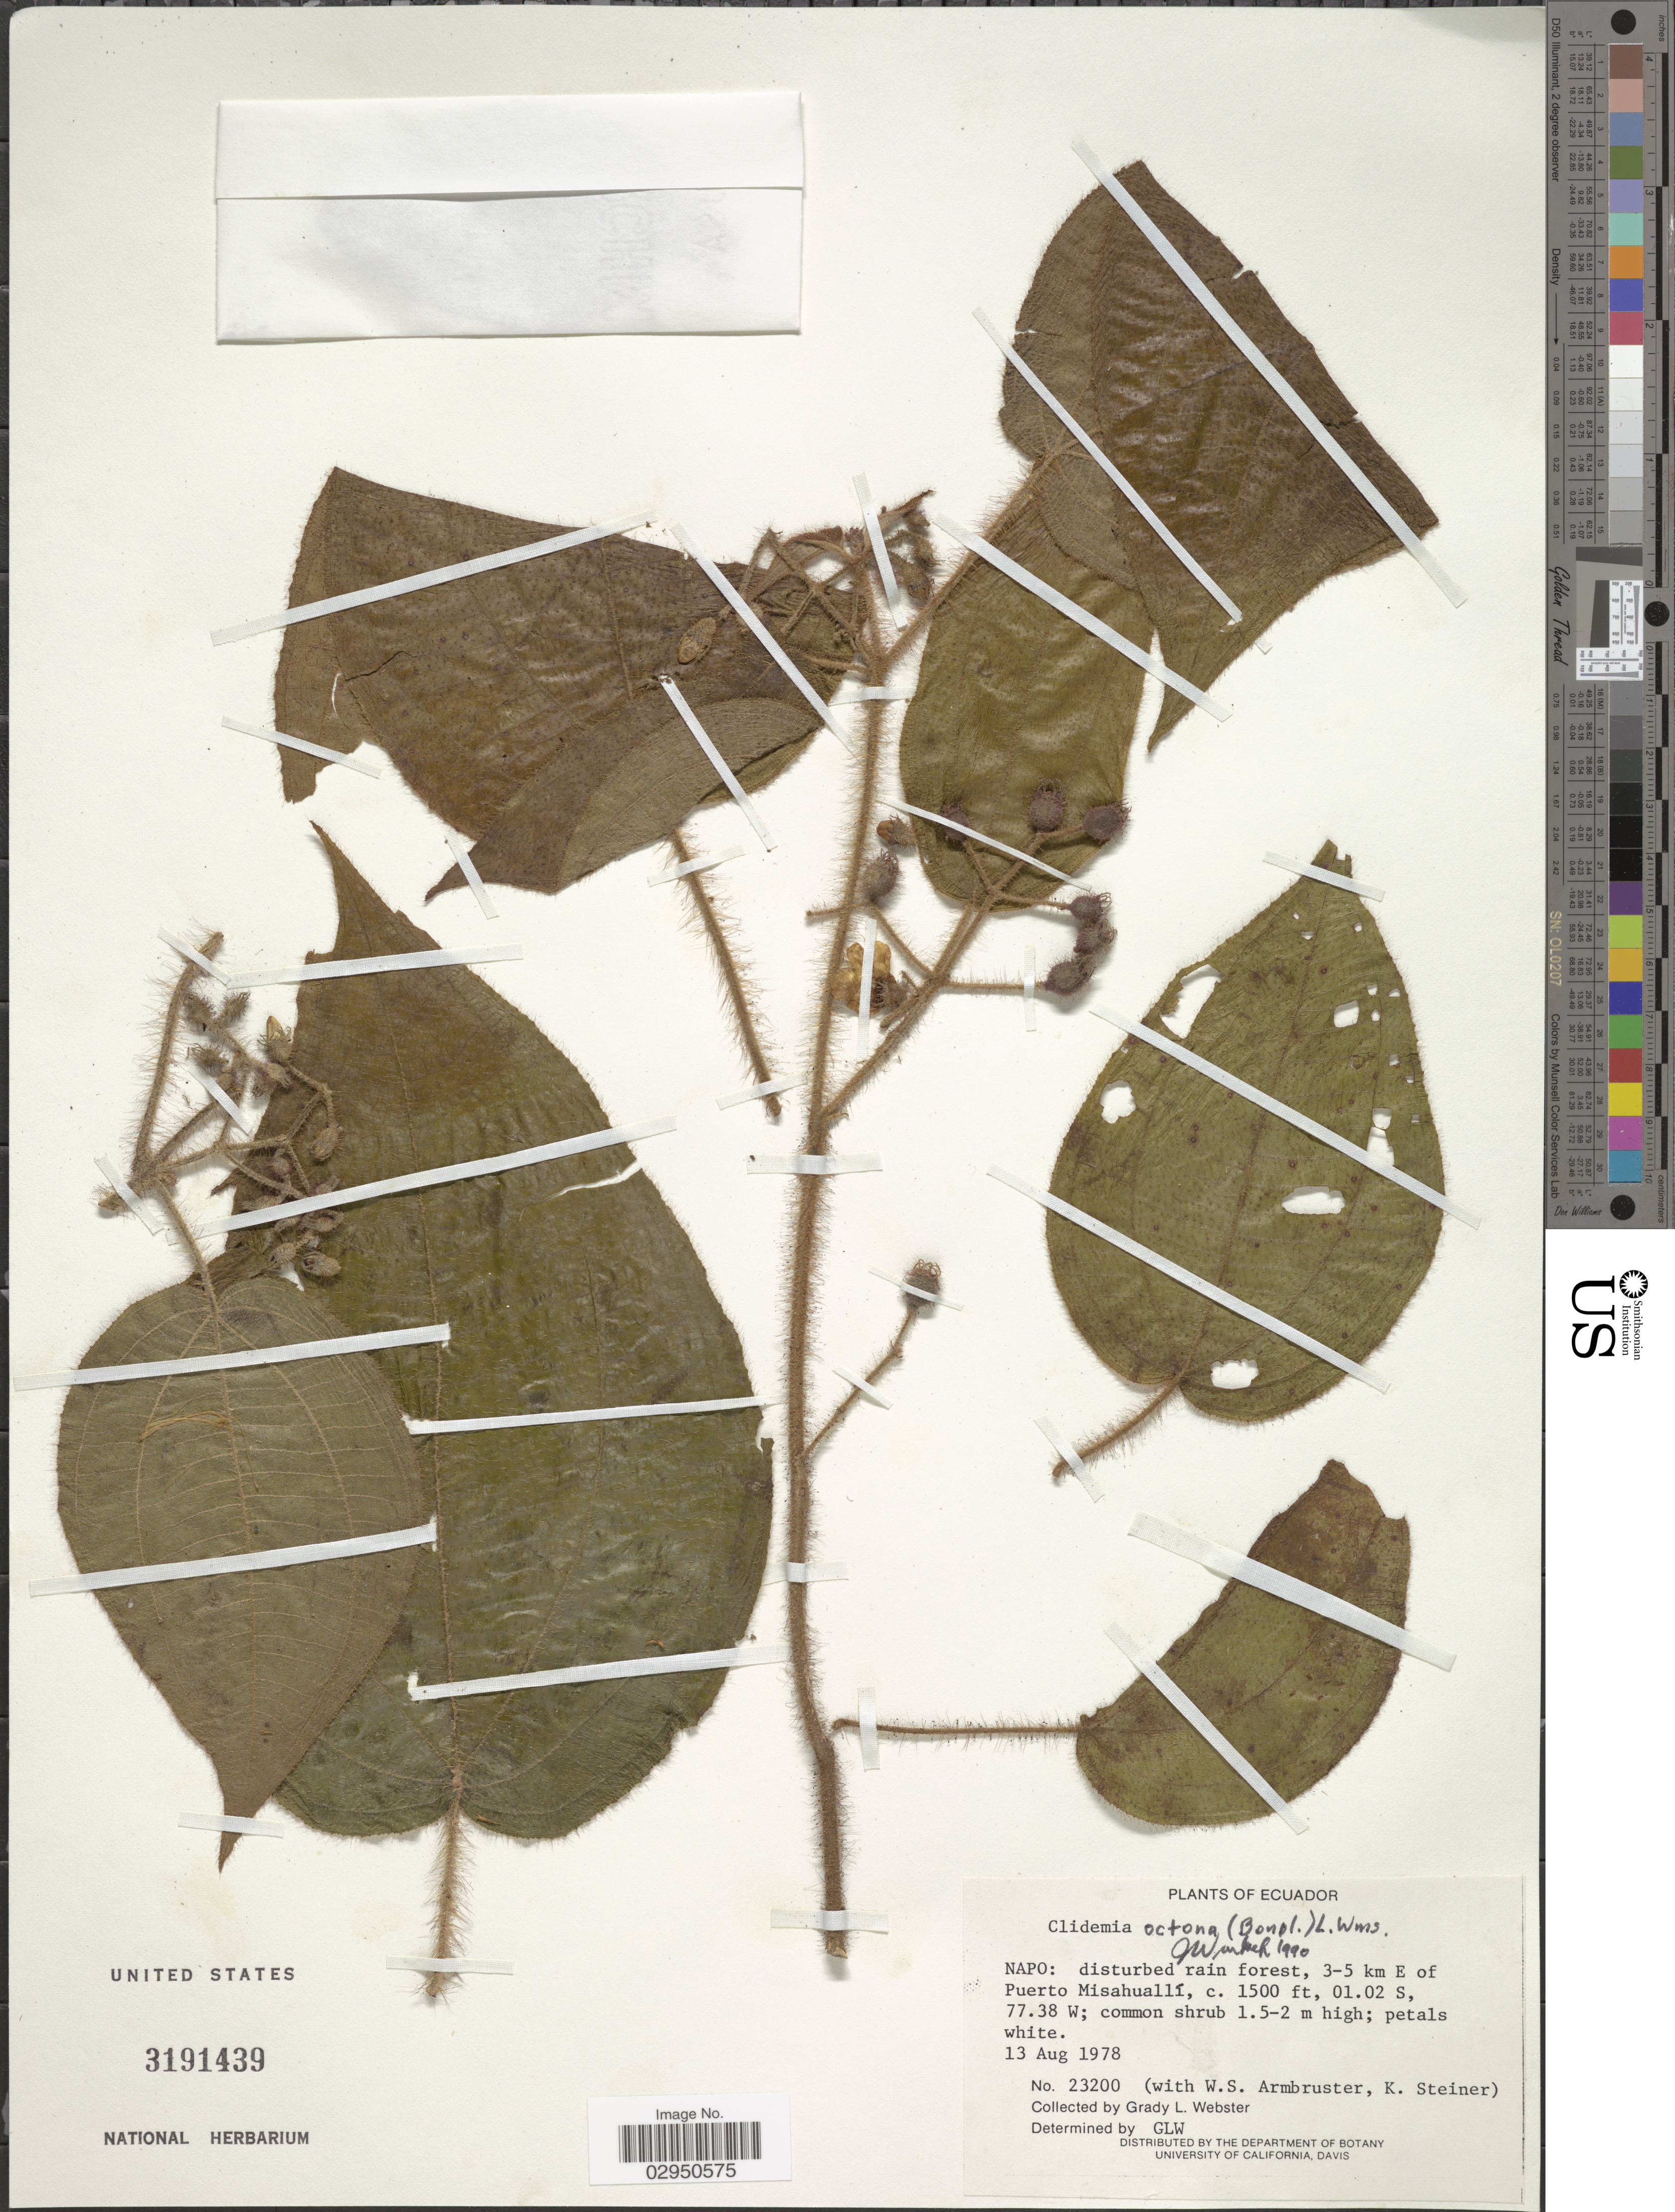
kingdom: Plantae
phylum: Tracheophyta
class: Magnoliopsida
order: Myrtales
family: Melastomataceae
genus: Clidemia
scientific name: Clidemia octona subsp. octona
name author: (Bonpl.) L.O. Williams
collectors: G. L. Webster, W. S. Armbruster & K. Steiner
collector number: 23200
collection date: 1978-08-13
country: Ecuador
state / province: Napo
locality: Disturbed rain forest, 3-5 km E of Puerto Misahuallí.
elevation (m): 457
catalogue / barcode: US 3191439